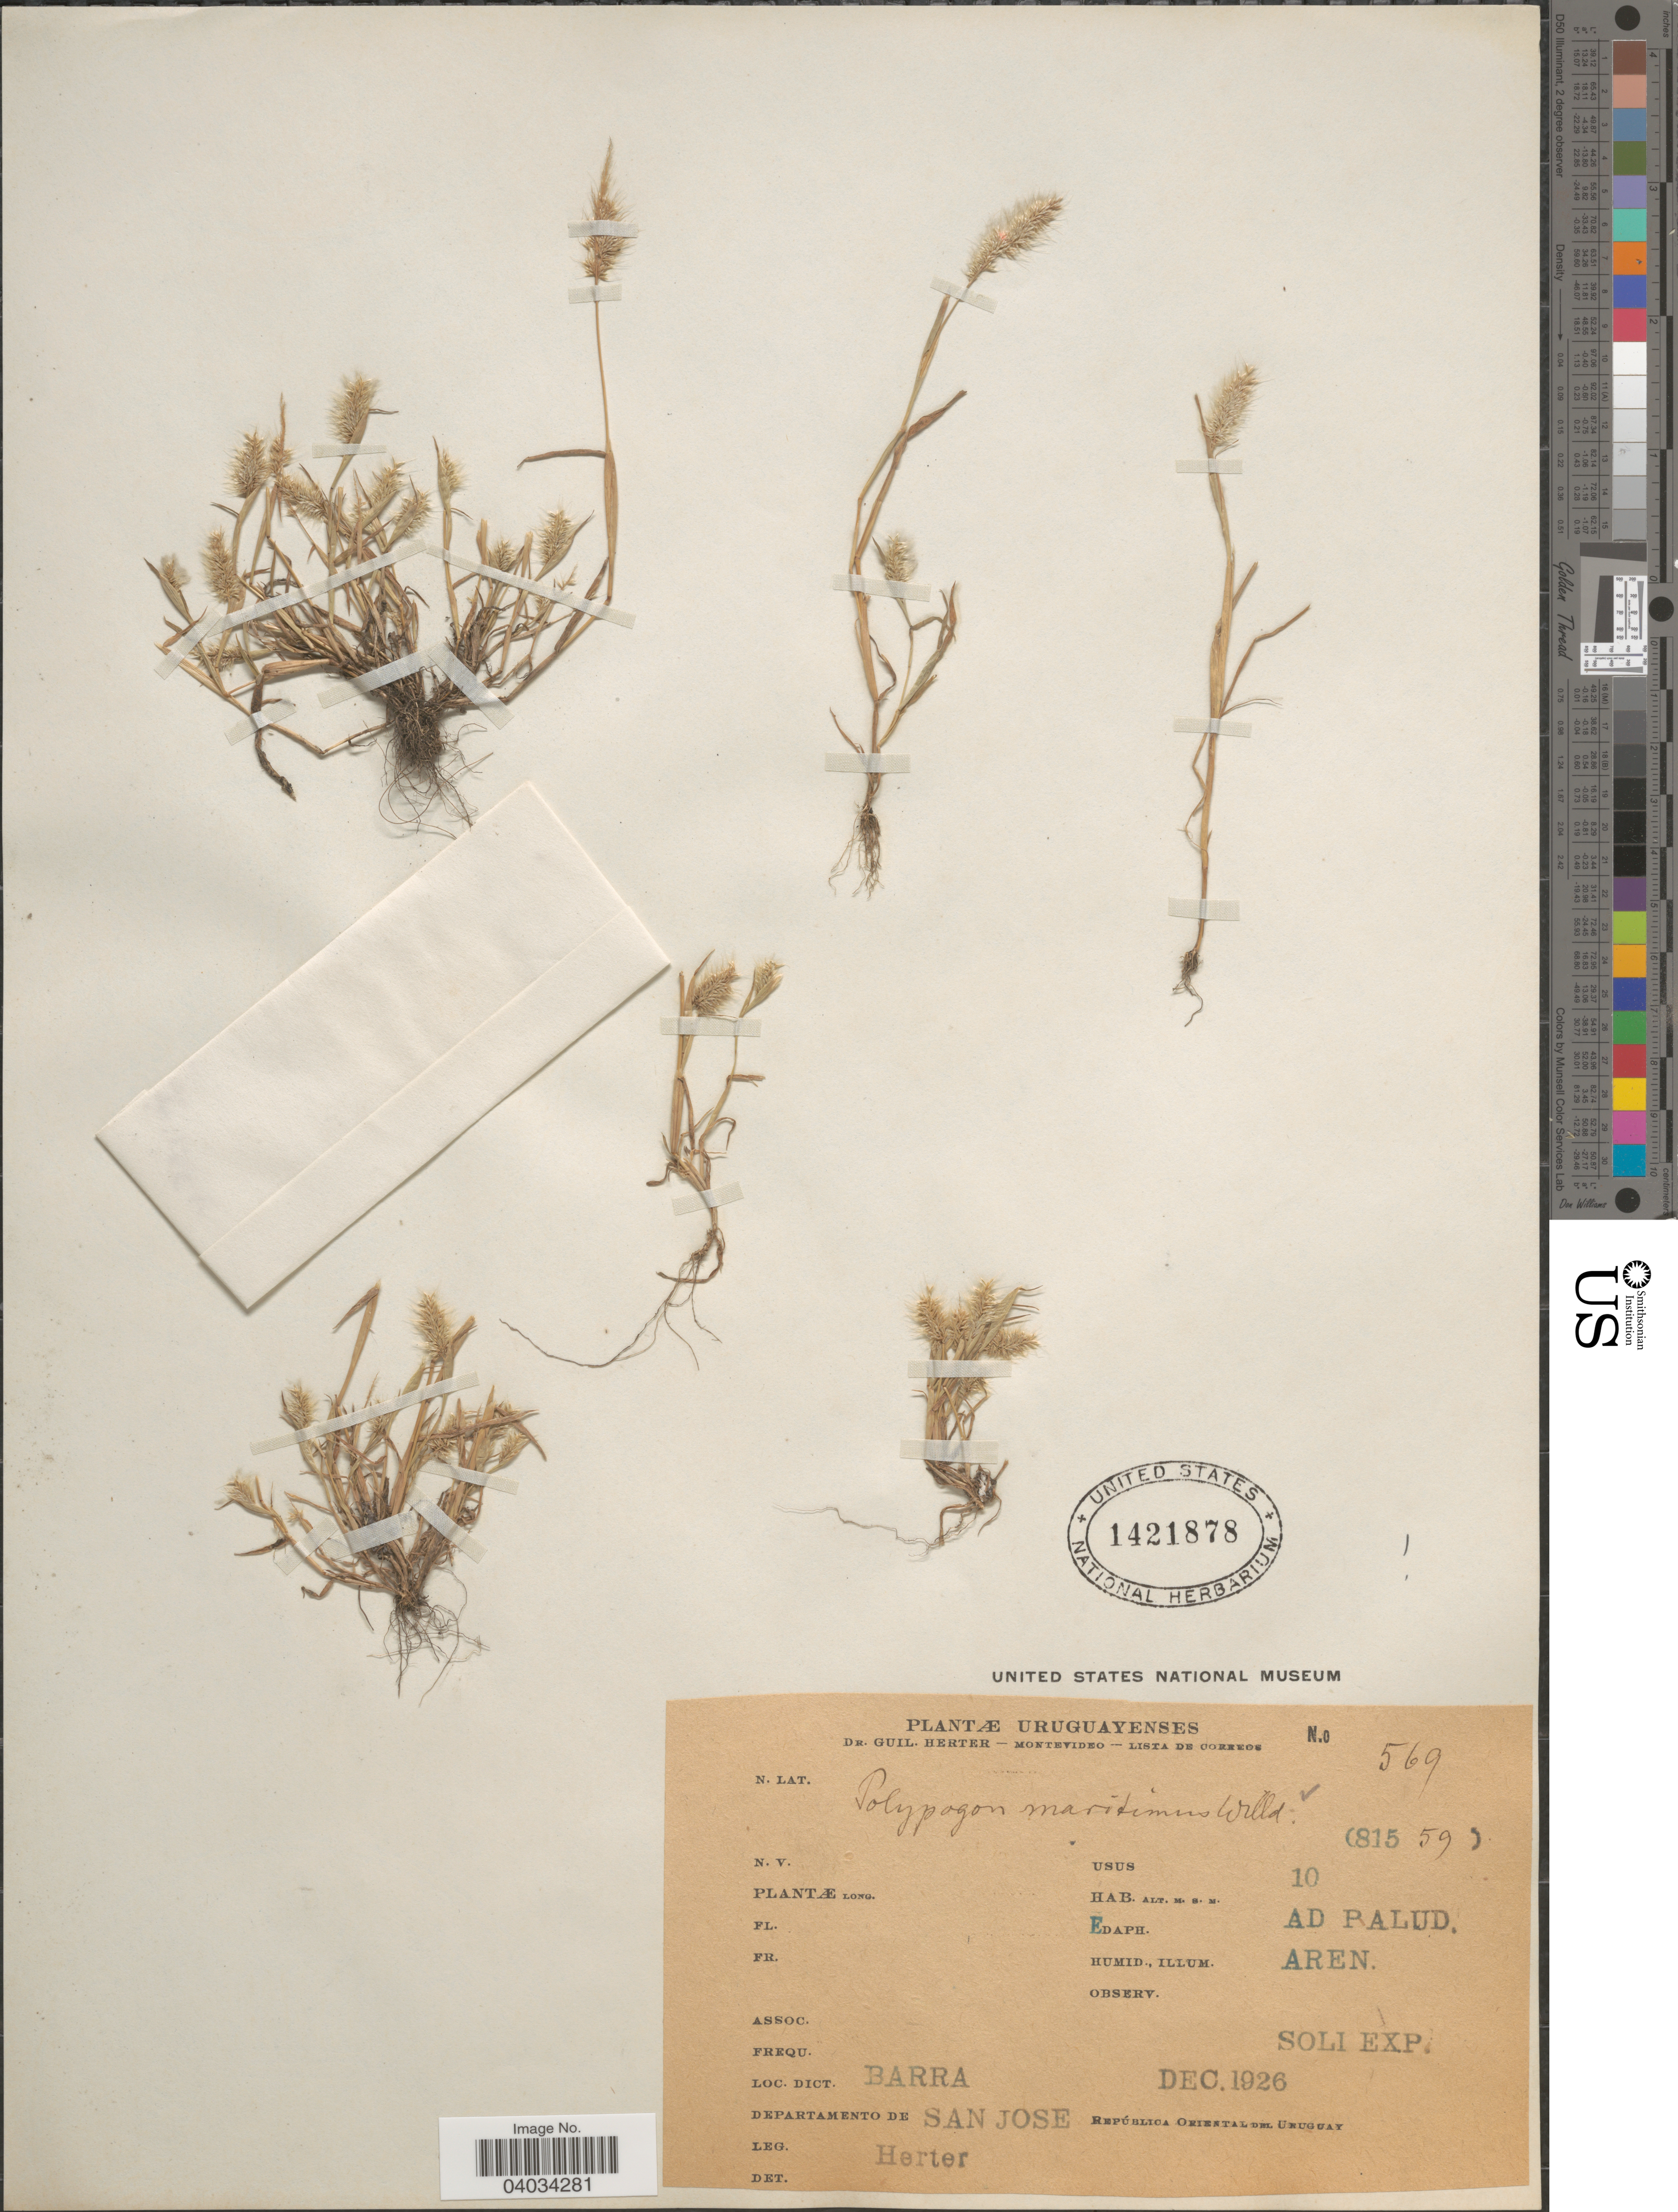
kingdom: Plantae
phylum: Tracheophyta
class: Liliopsida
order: Poales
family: Poaceae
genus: Polypogon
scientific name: Polypogon maritimus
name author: Willd.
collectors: G. Herter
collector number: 569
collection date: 1926-12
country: Uruguay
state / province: San Jose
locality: Dict. Barra. Departamento de San Jose. República Oriental del Uruguay.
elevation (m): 10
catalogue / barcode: US 1421878